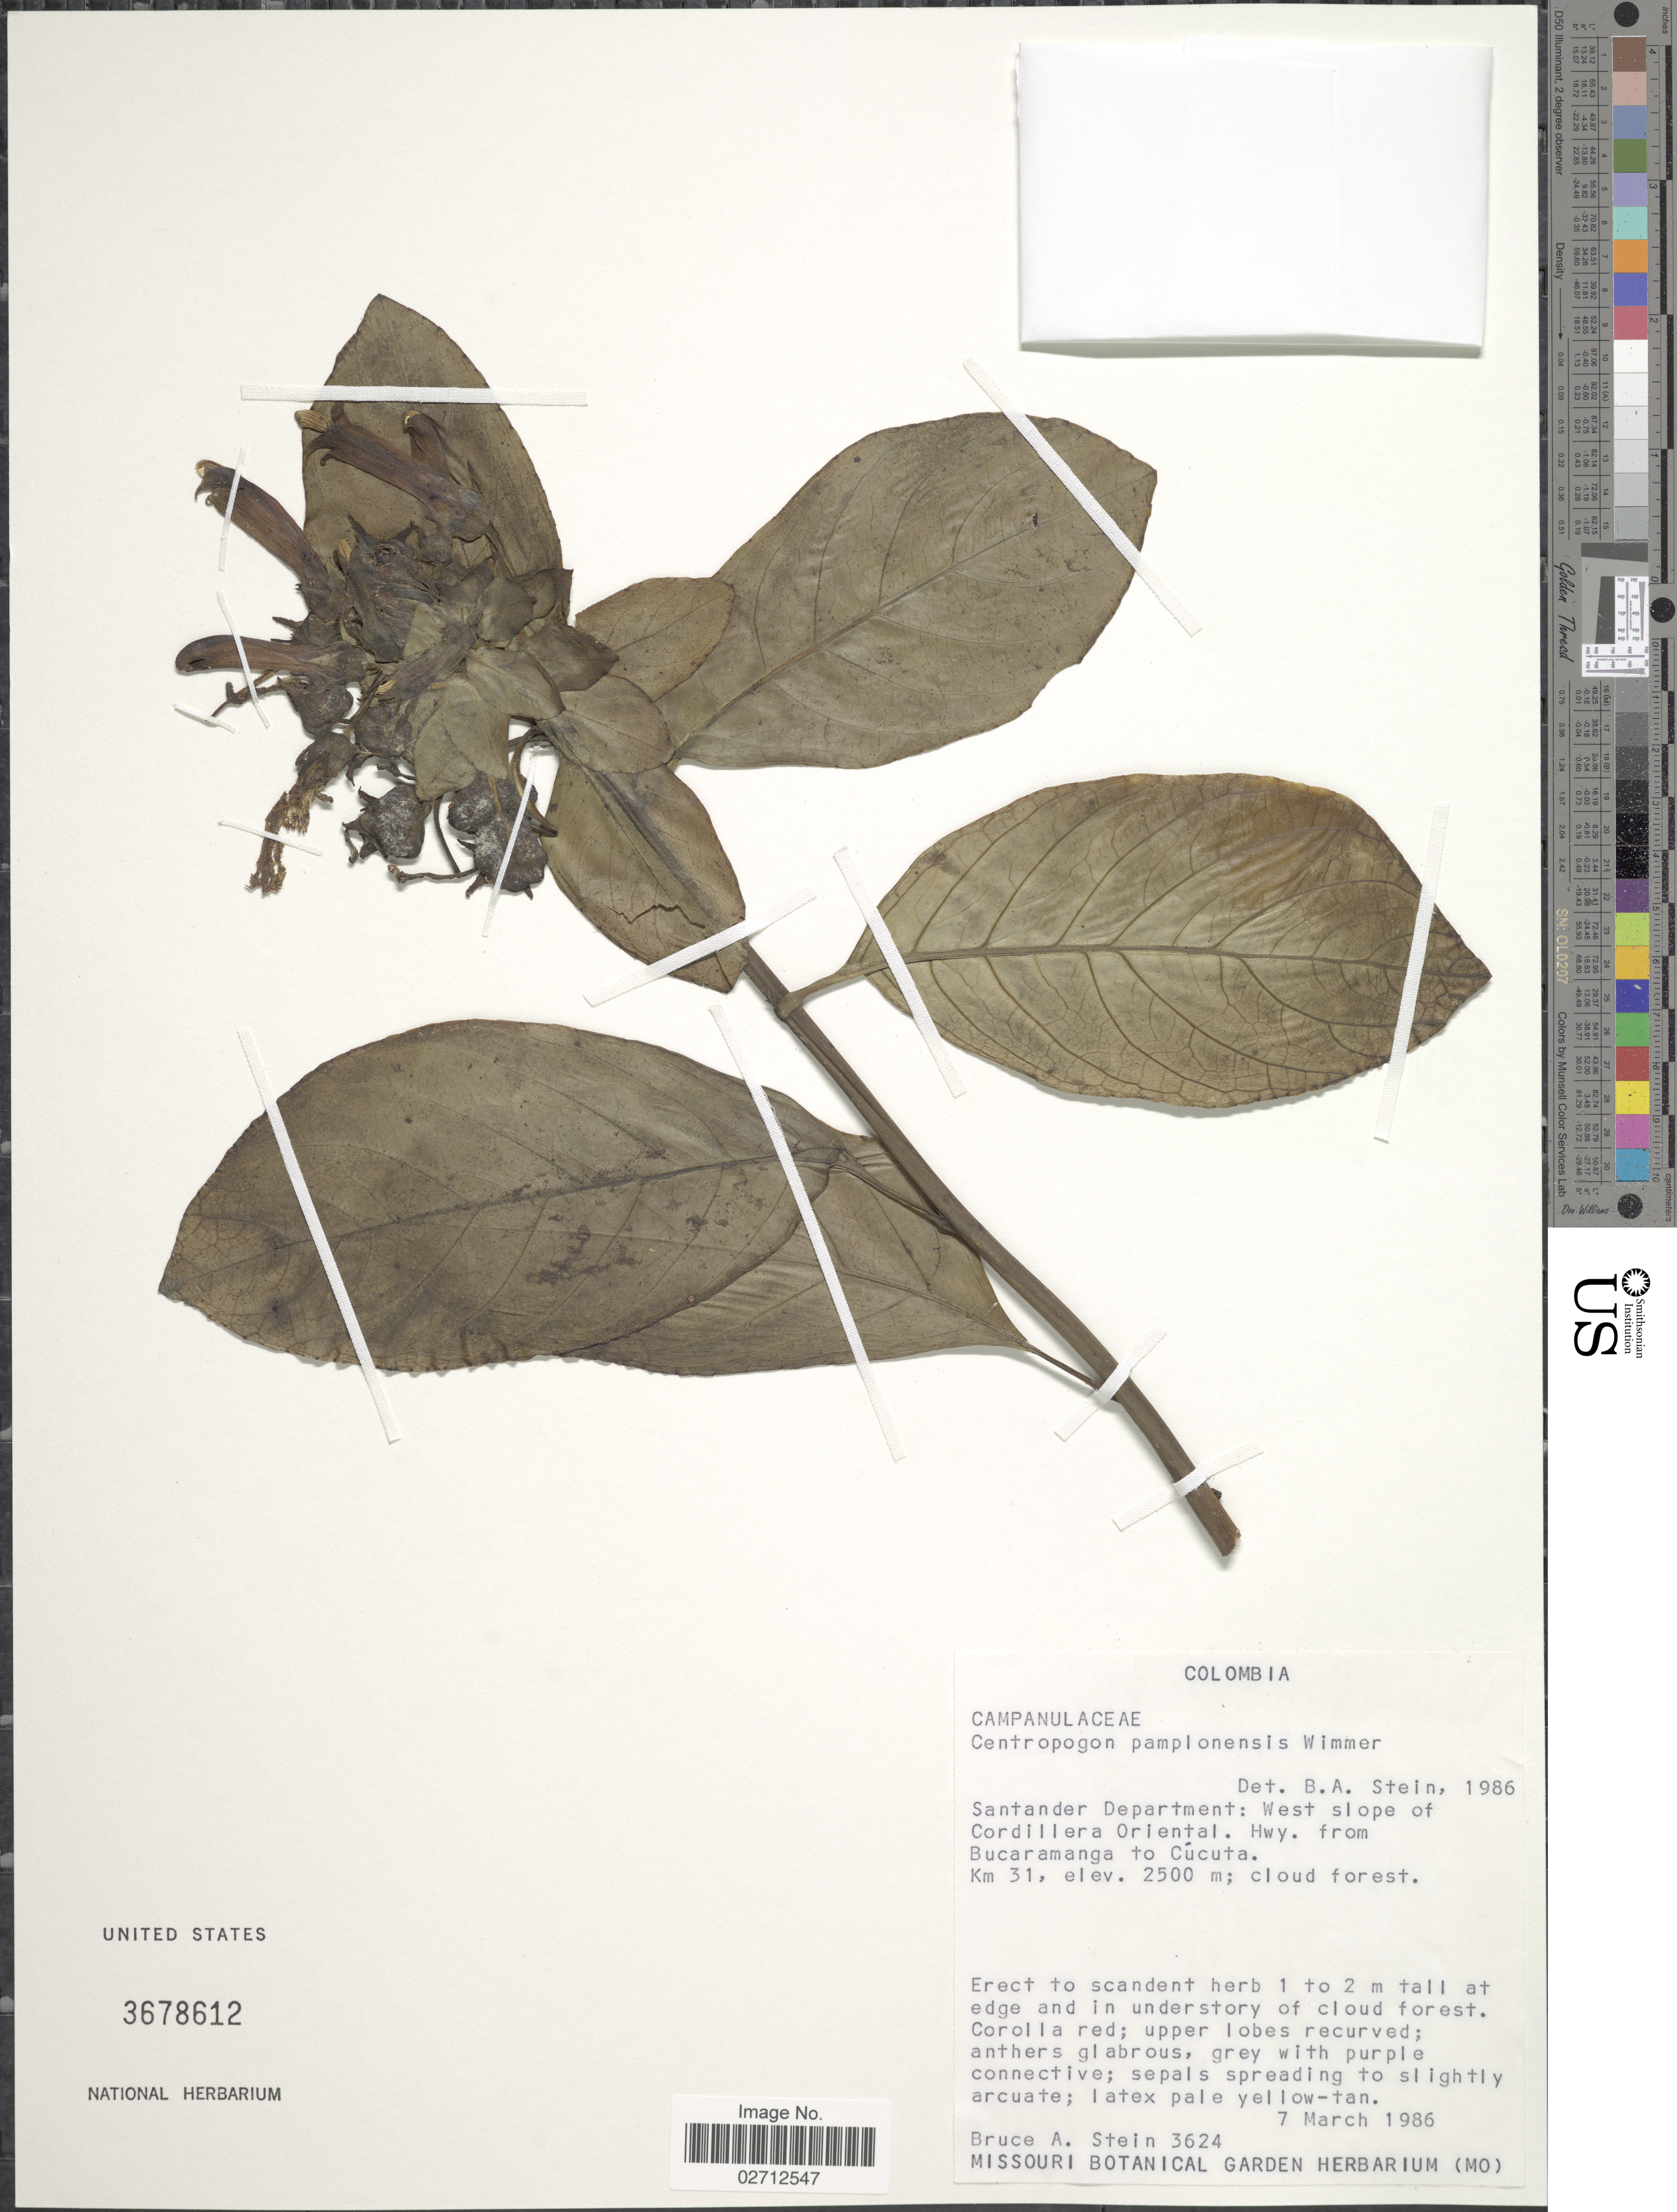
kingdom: Plantae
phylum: Tracheophyta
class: Magnoliopsida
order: Asterales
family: Campanulaceae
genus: Centropogon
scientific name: Centropogon pamplonensis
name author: E. Wimm.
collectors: B. A. Stein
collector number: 3624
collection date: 1986-03-07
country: Colombia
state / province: Santander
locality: Santander Department: West slope of Cordillera Oriental. Hwy from Bucaramanga to Cúcuta. Km 31; cloud forest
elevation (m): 2500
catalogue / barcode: US 3678612